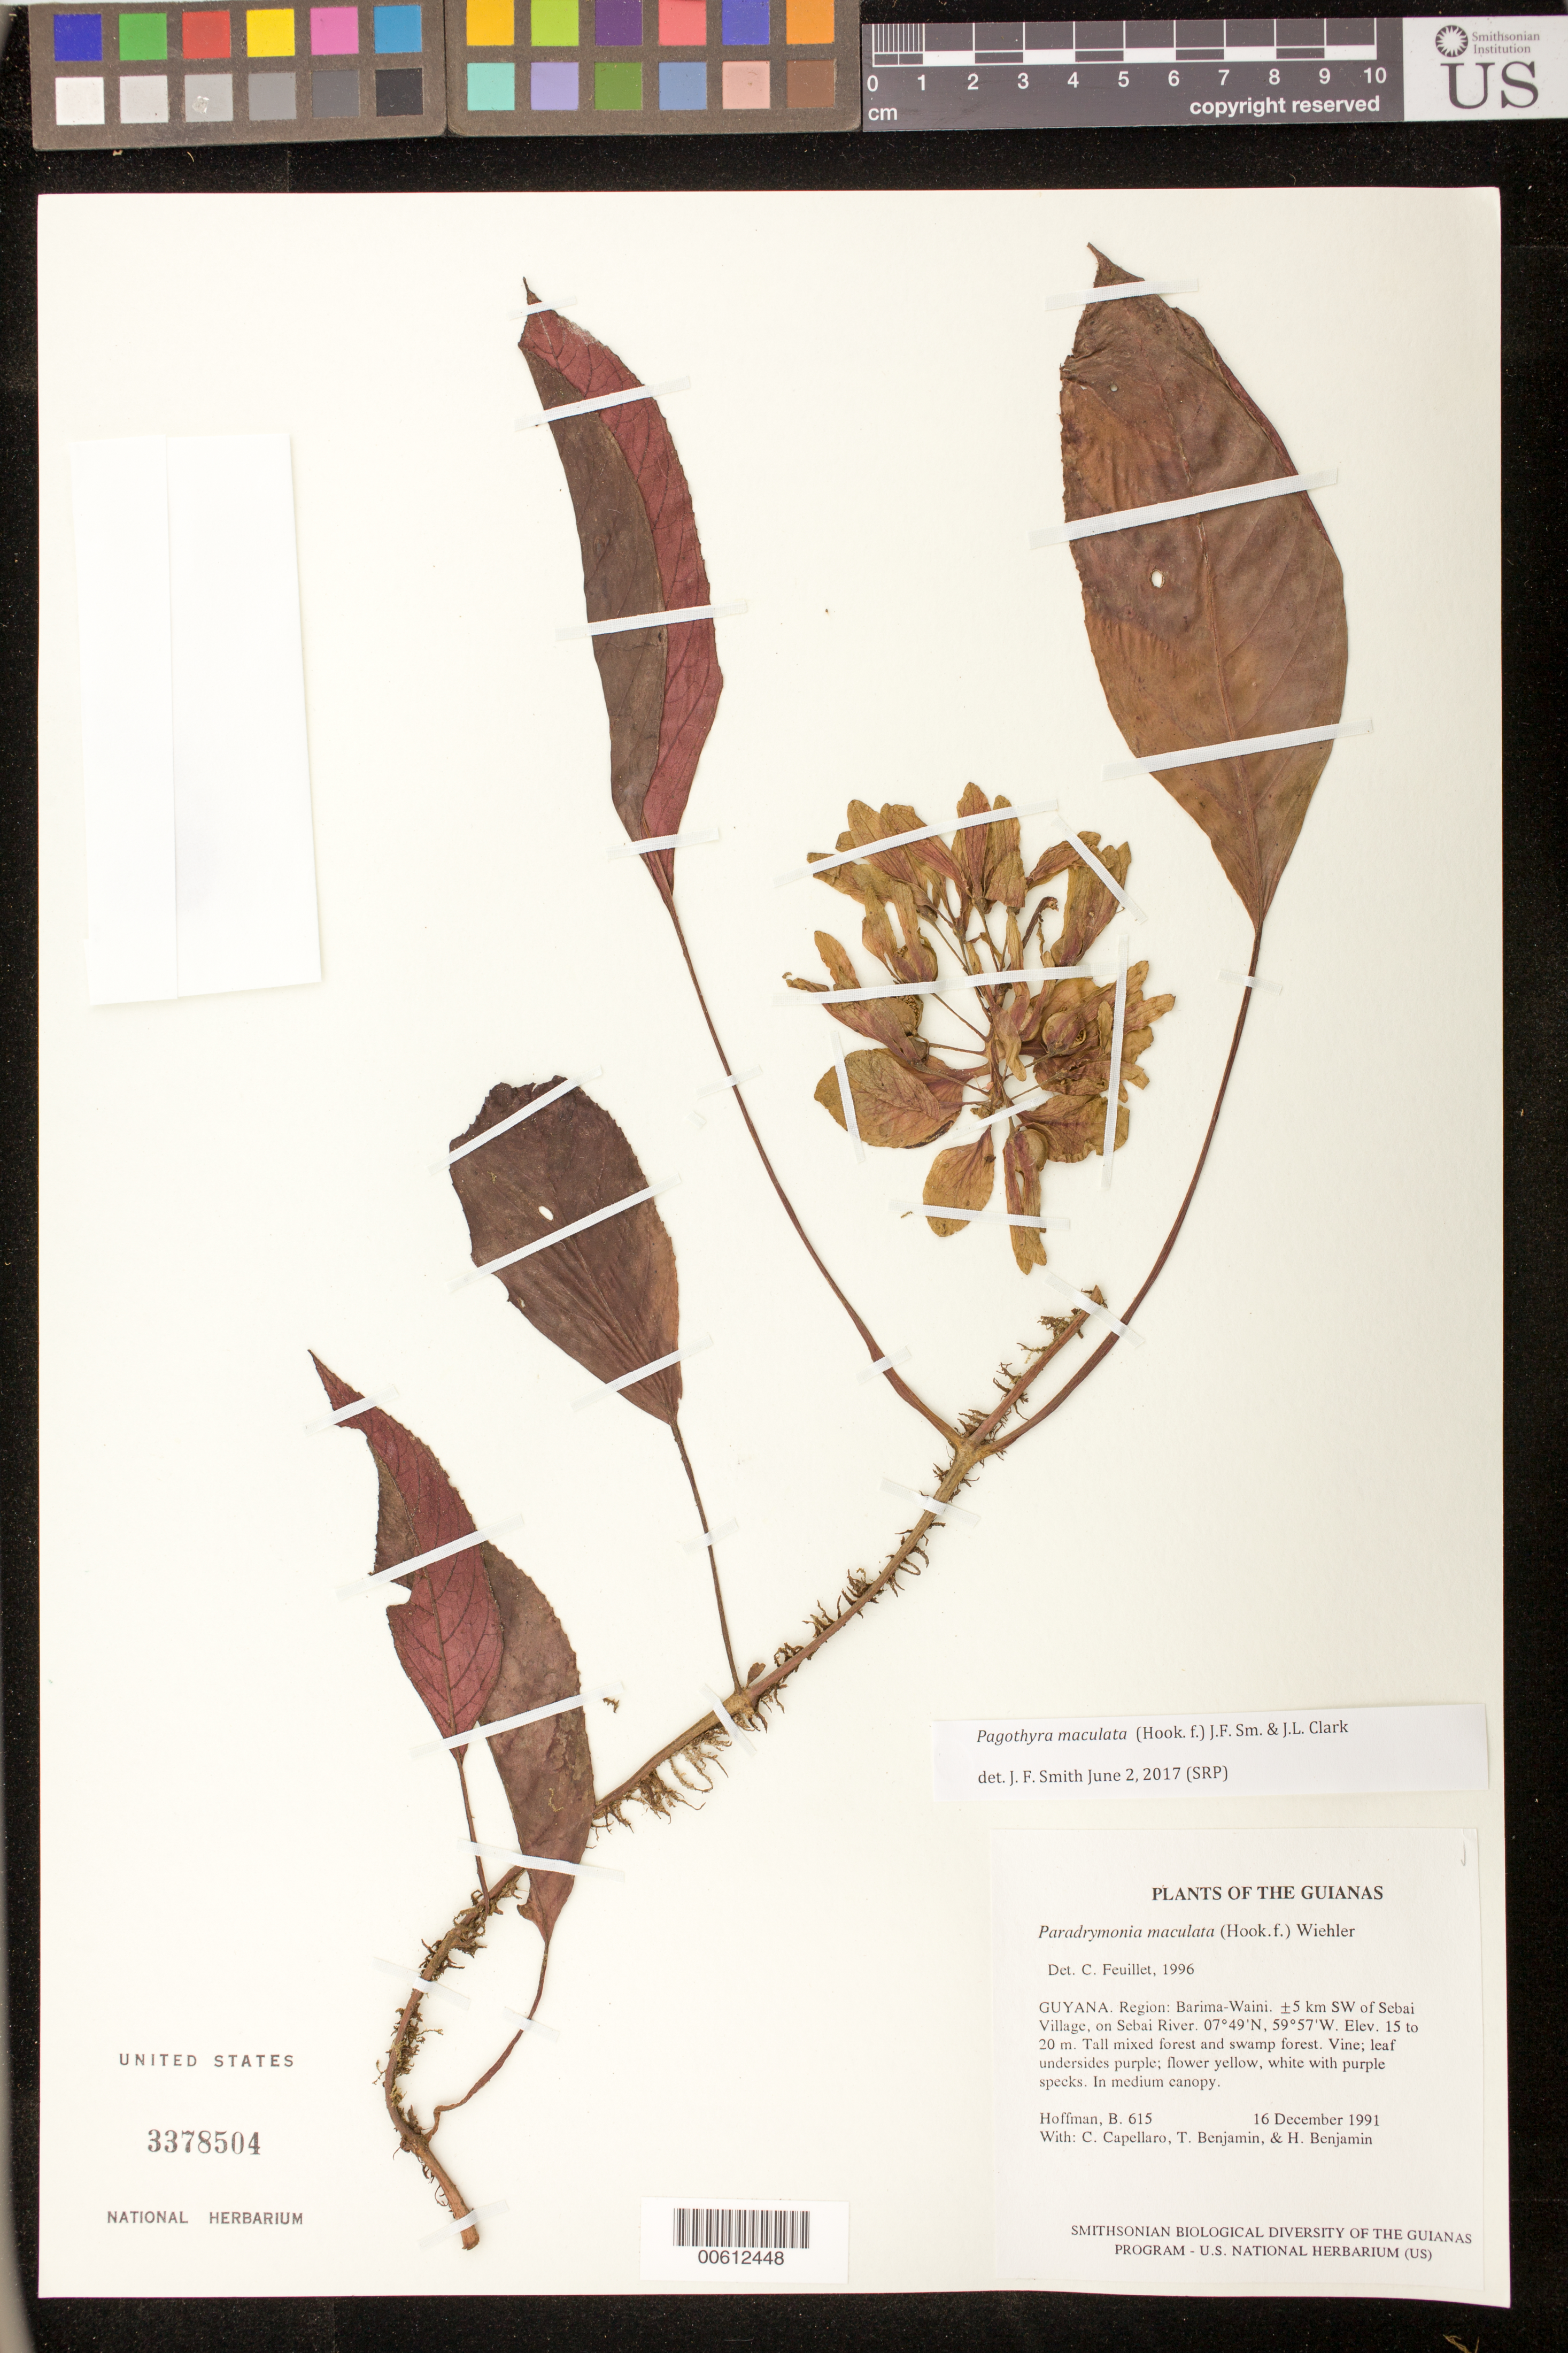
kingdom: Plantae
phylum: Tracheophyta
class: Magnoliopsida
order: Lamiales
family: Gesneriaceae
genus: Pagothyra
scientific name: Pagothyra maculata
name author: (Hook. f.) J.F. Sm. & J.L. Clark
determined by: Smith, J. F.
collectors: B. Hoffman, C. Capellaro, T. Benjamin & H. Benjamin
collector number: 615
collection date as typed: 16 Dec 1991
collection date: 1991-12-16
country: Guyana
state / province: Barima-Waini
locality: ±5 km SW of Sebai Village, on Sebai River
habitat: Tall mixed forest and swamp forest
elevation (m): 15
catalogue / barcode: US 3378504